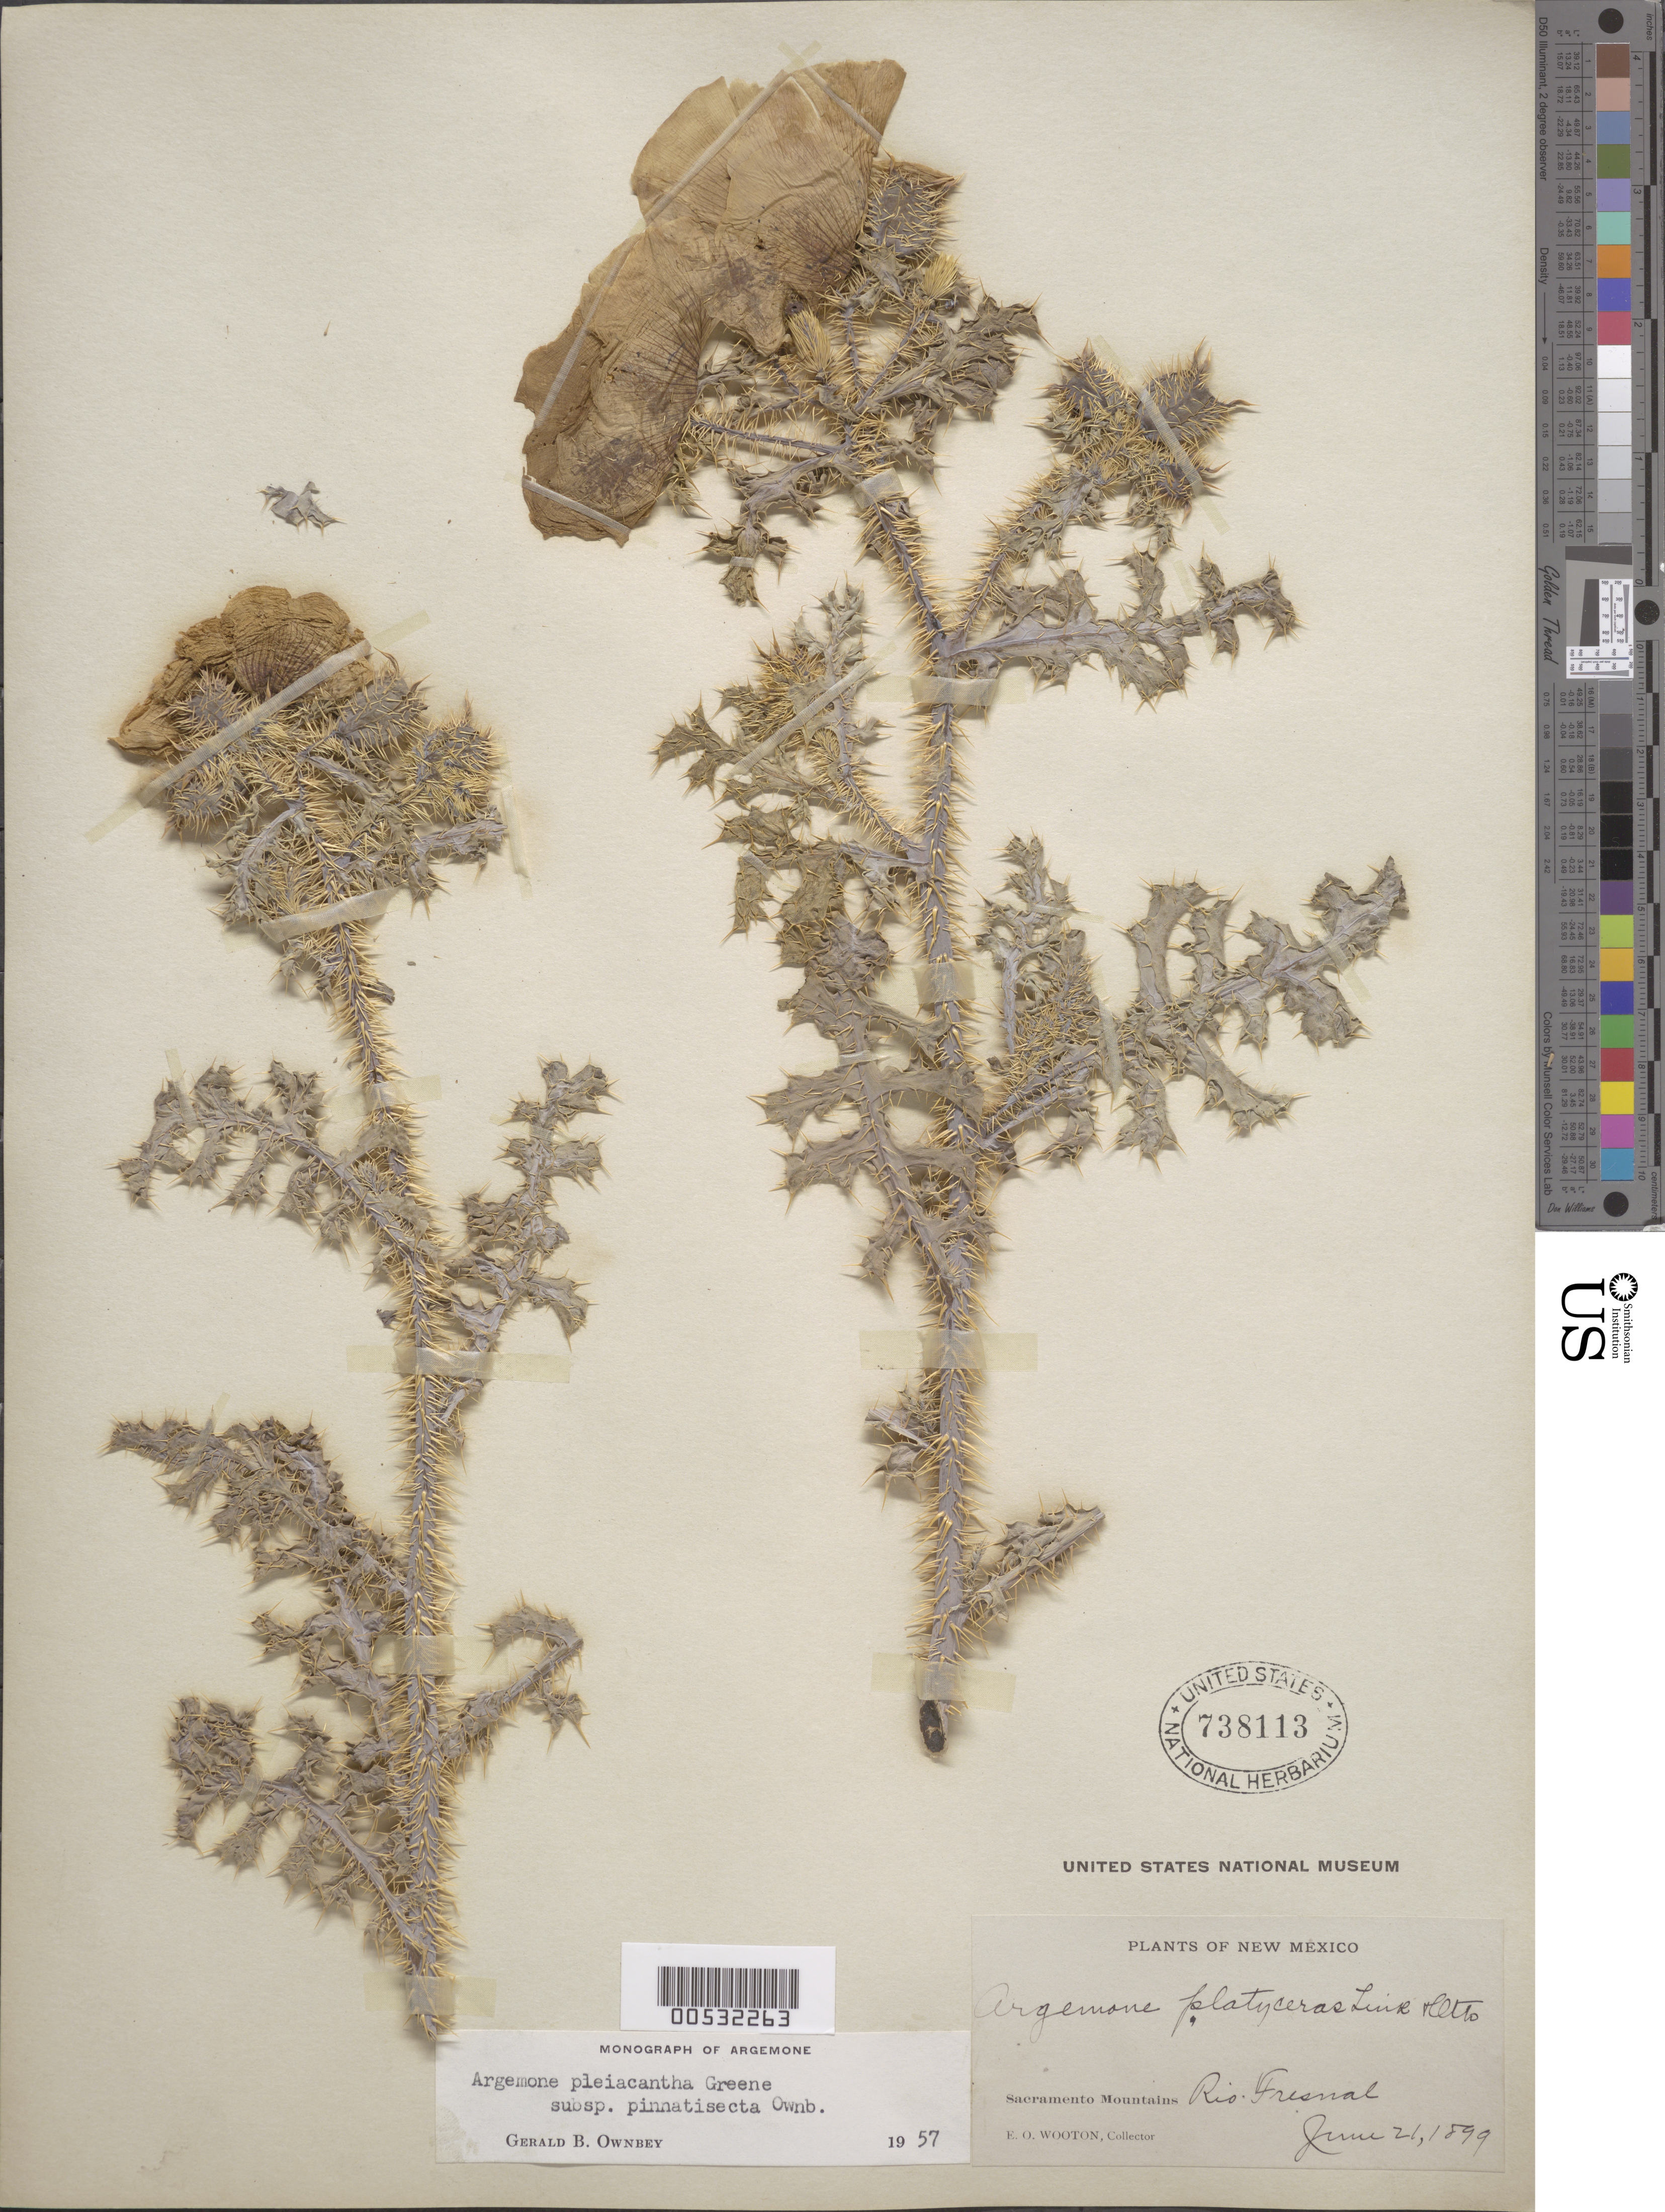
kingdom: Plantae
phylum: Tracheophyta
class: Magnoliopsida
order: Ranunculales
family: Papaveraceae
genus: Argemone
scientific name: Argemone pleiacantha subsp. pinnatisecta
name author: G.B. Ownbey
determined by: Ownbey, G. B.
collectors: E. O. Wooton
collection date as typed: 21 Jun 1899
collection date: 1899-06-21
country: United States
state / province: New Mexico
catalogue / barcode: US 738113